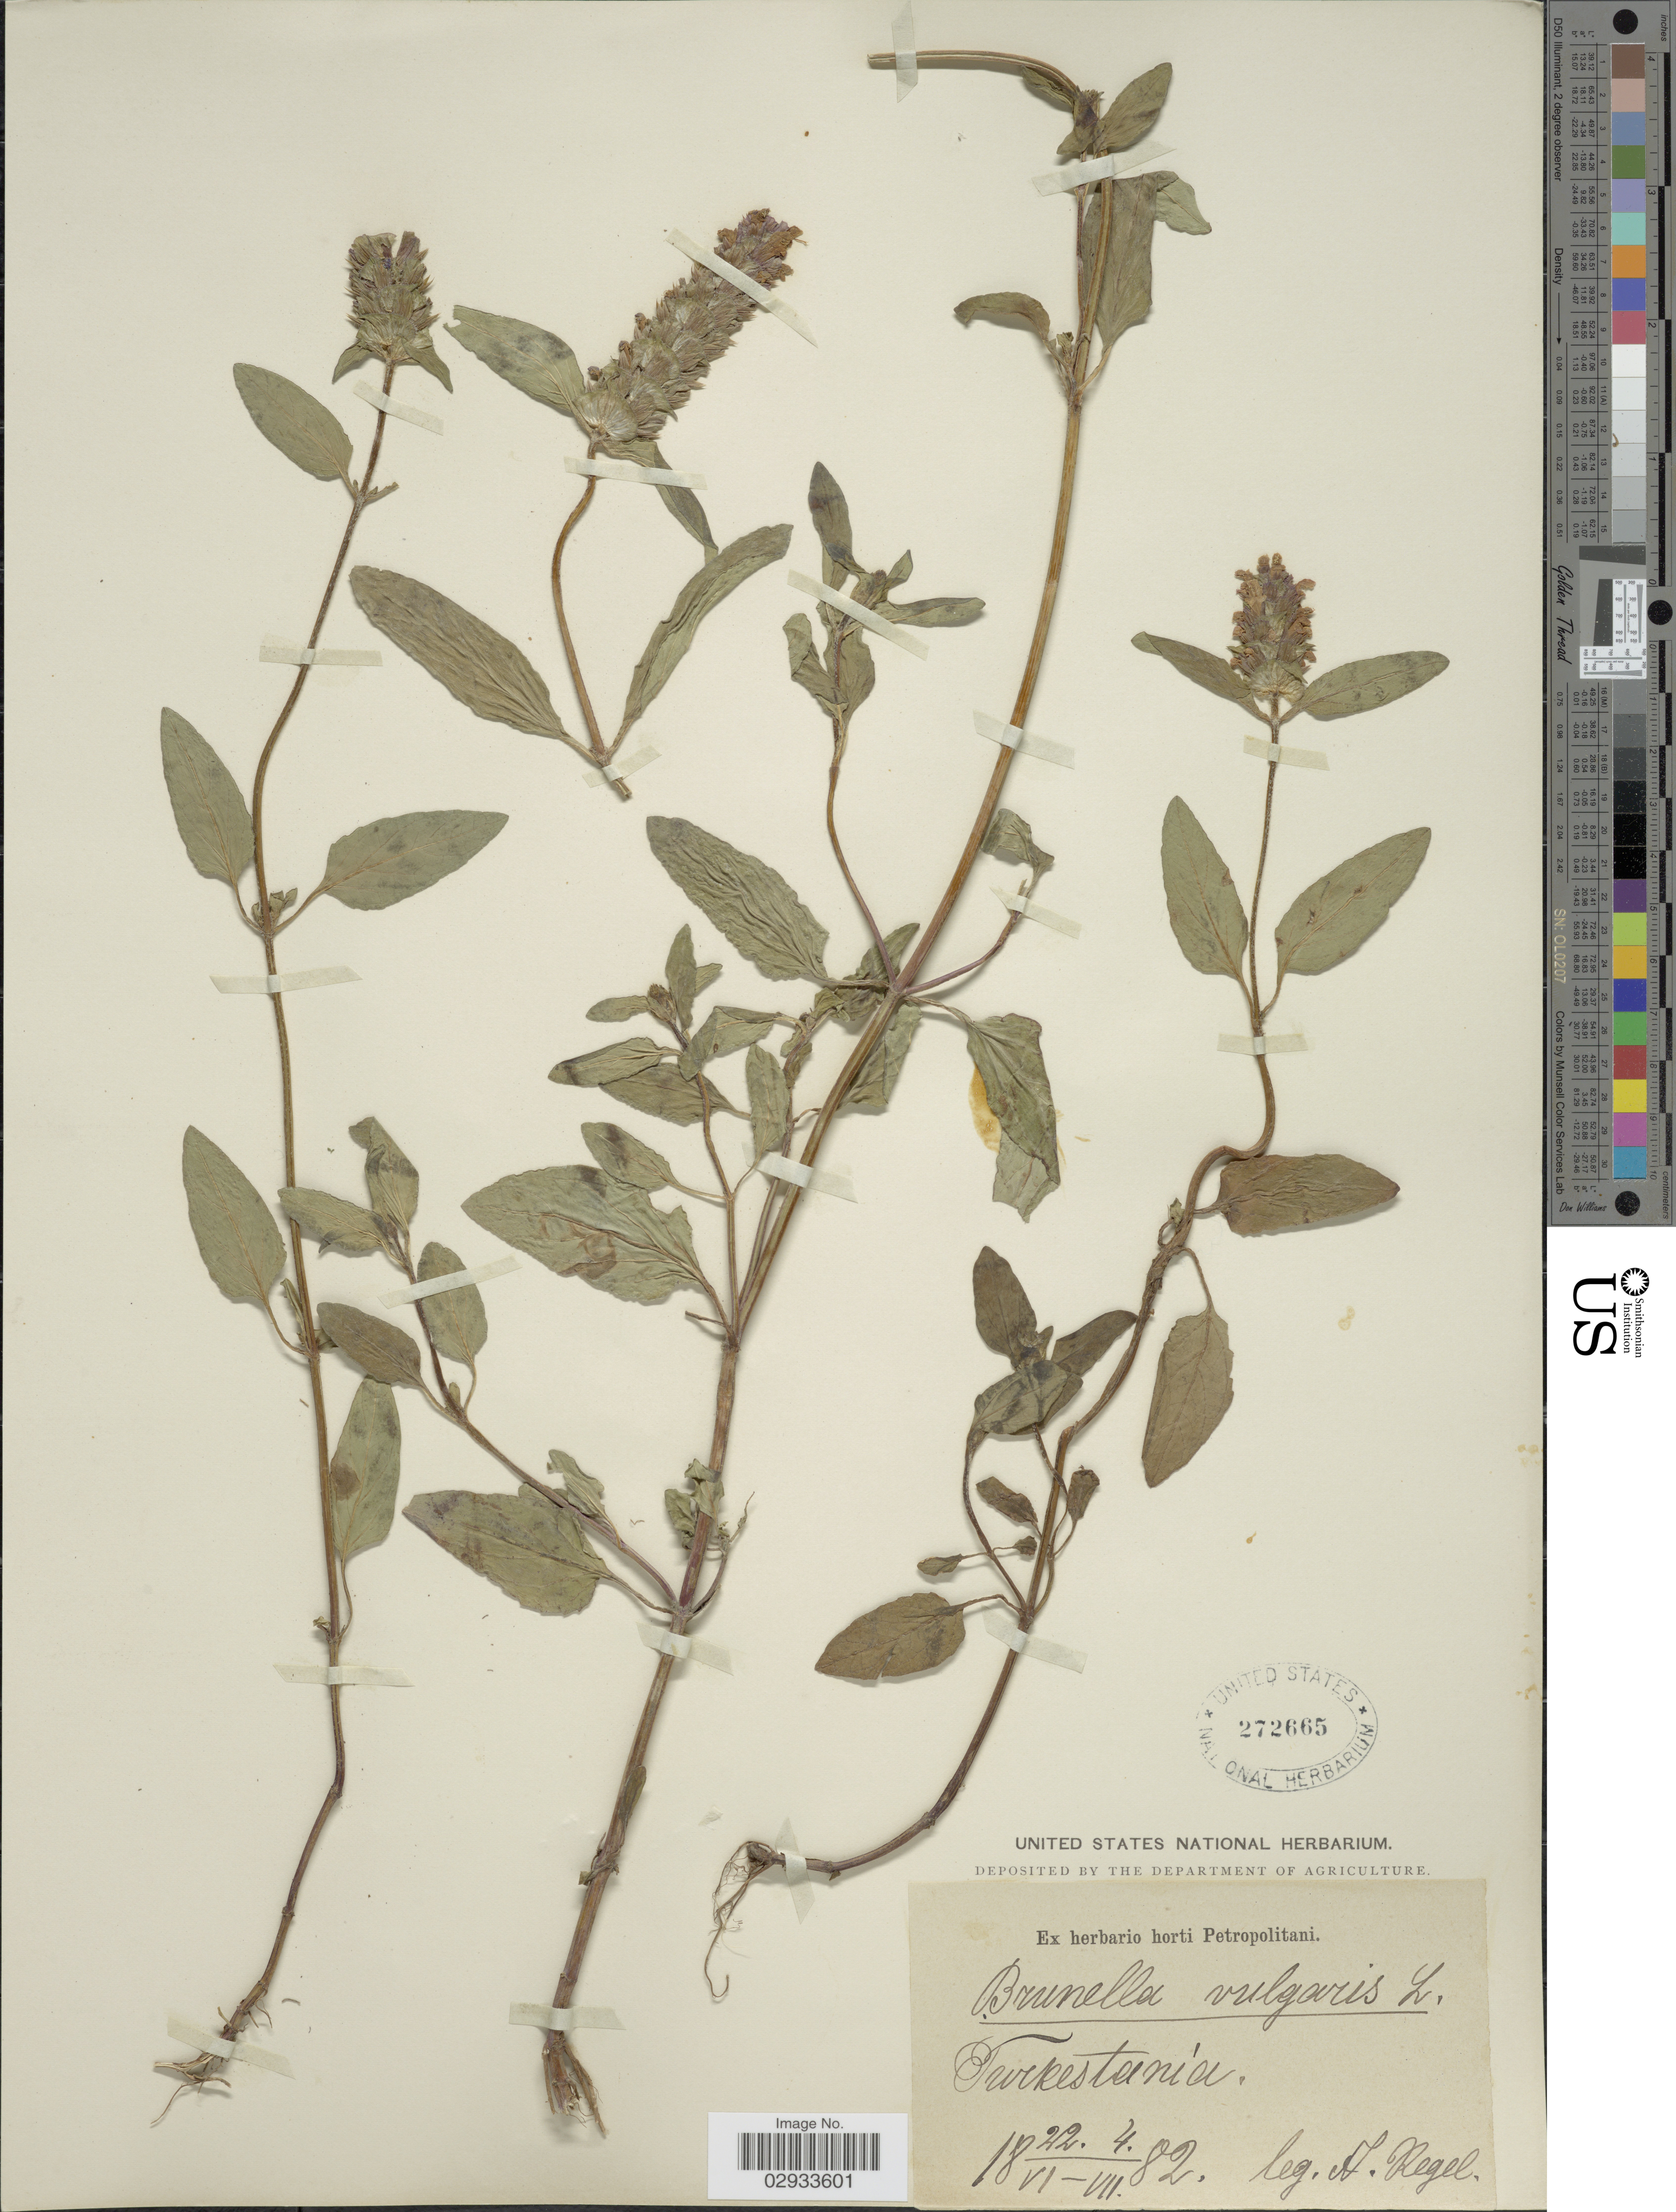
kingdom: Plantae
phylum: Tracheophyta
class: Magnoliopsida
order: Lamiales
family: Lamiaceae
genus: Prunella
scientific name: Prunella vulgaris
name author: L.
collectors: A. Regel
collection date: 1882-06-22/1882-07-04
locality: Turkestania.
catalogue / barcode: US 272665